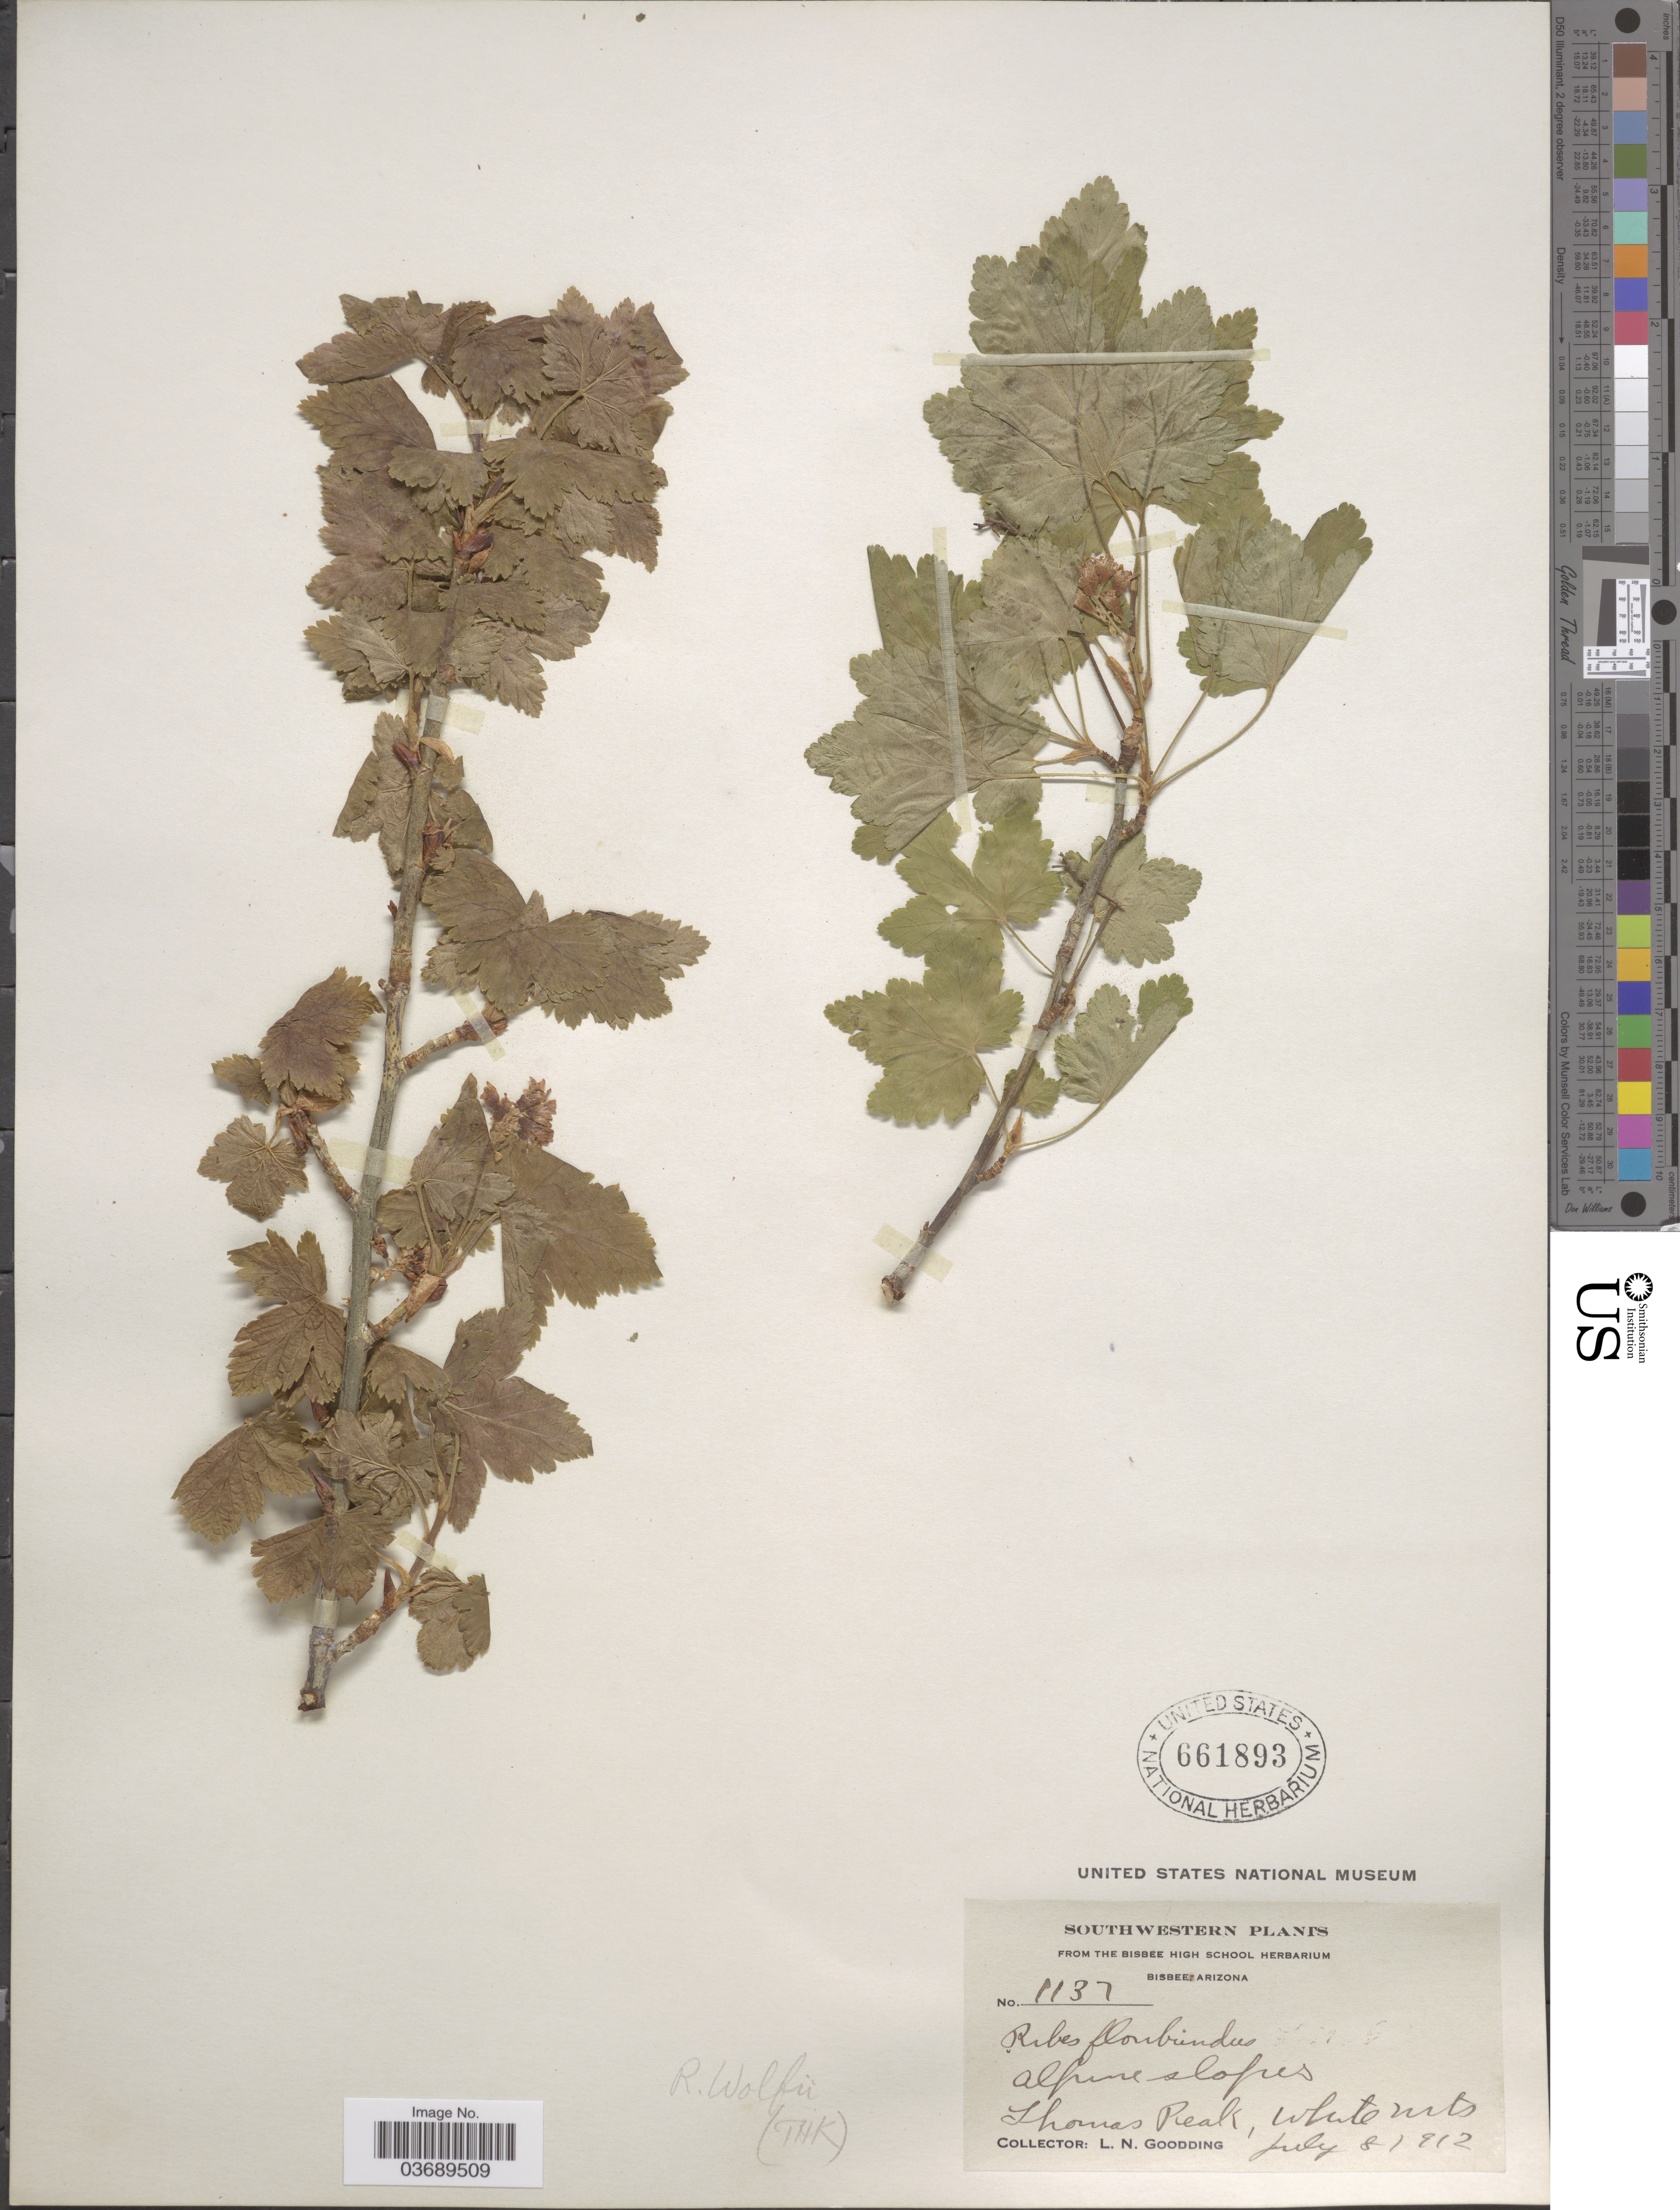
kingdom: Plantae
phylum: Tracheophyta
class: Magnoliopsida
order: Saxifragales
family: Grossulariaceae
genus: Ribes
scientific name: Ribes wolfii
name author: Rothr.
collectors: L. N. Goodding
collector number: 1137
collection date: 1912-07-08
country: United States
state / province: Arizona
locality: Alpine slopes. Thomas Peak, White mts.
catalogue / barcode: US 661893